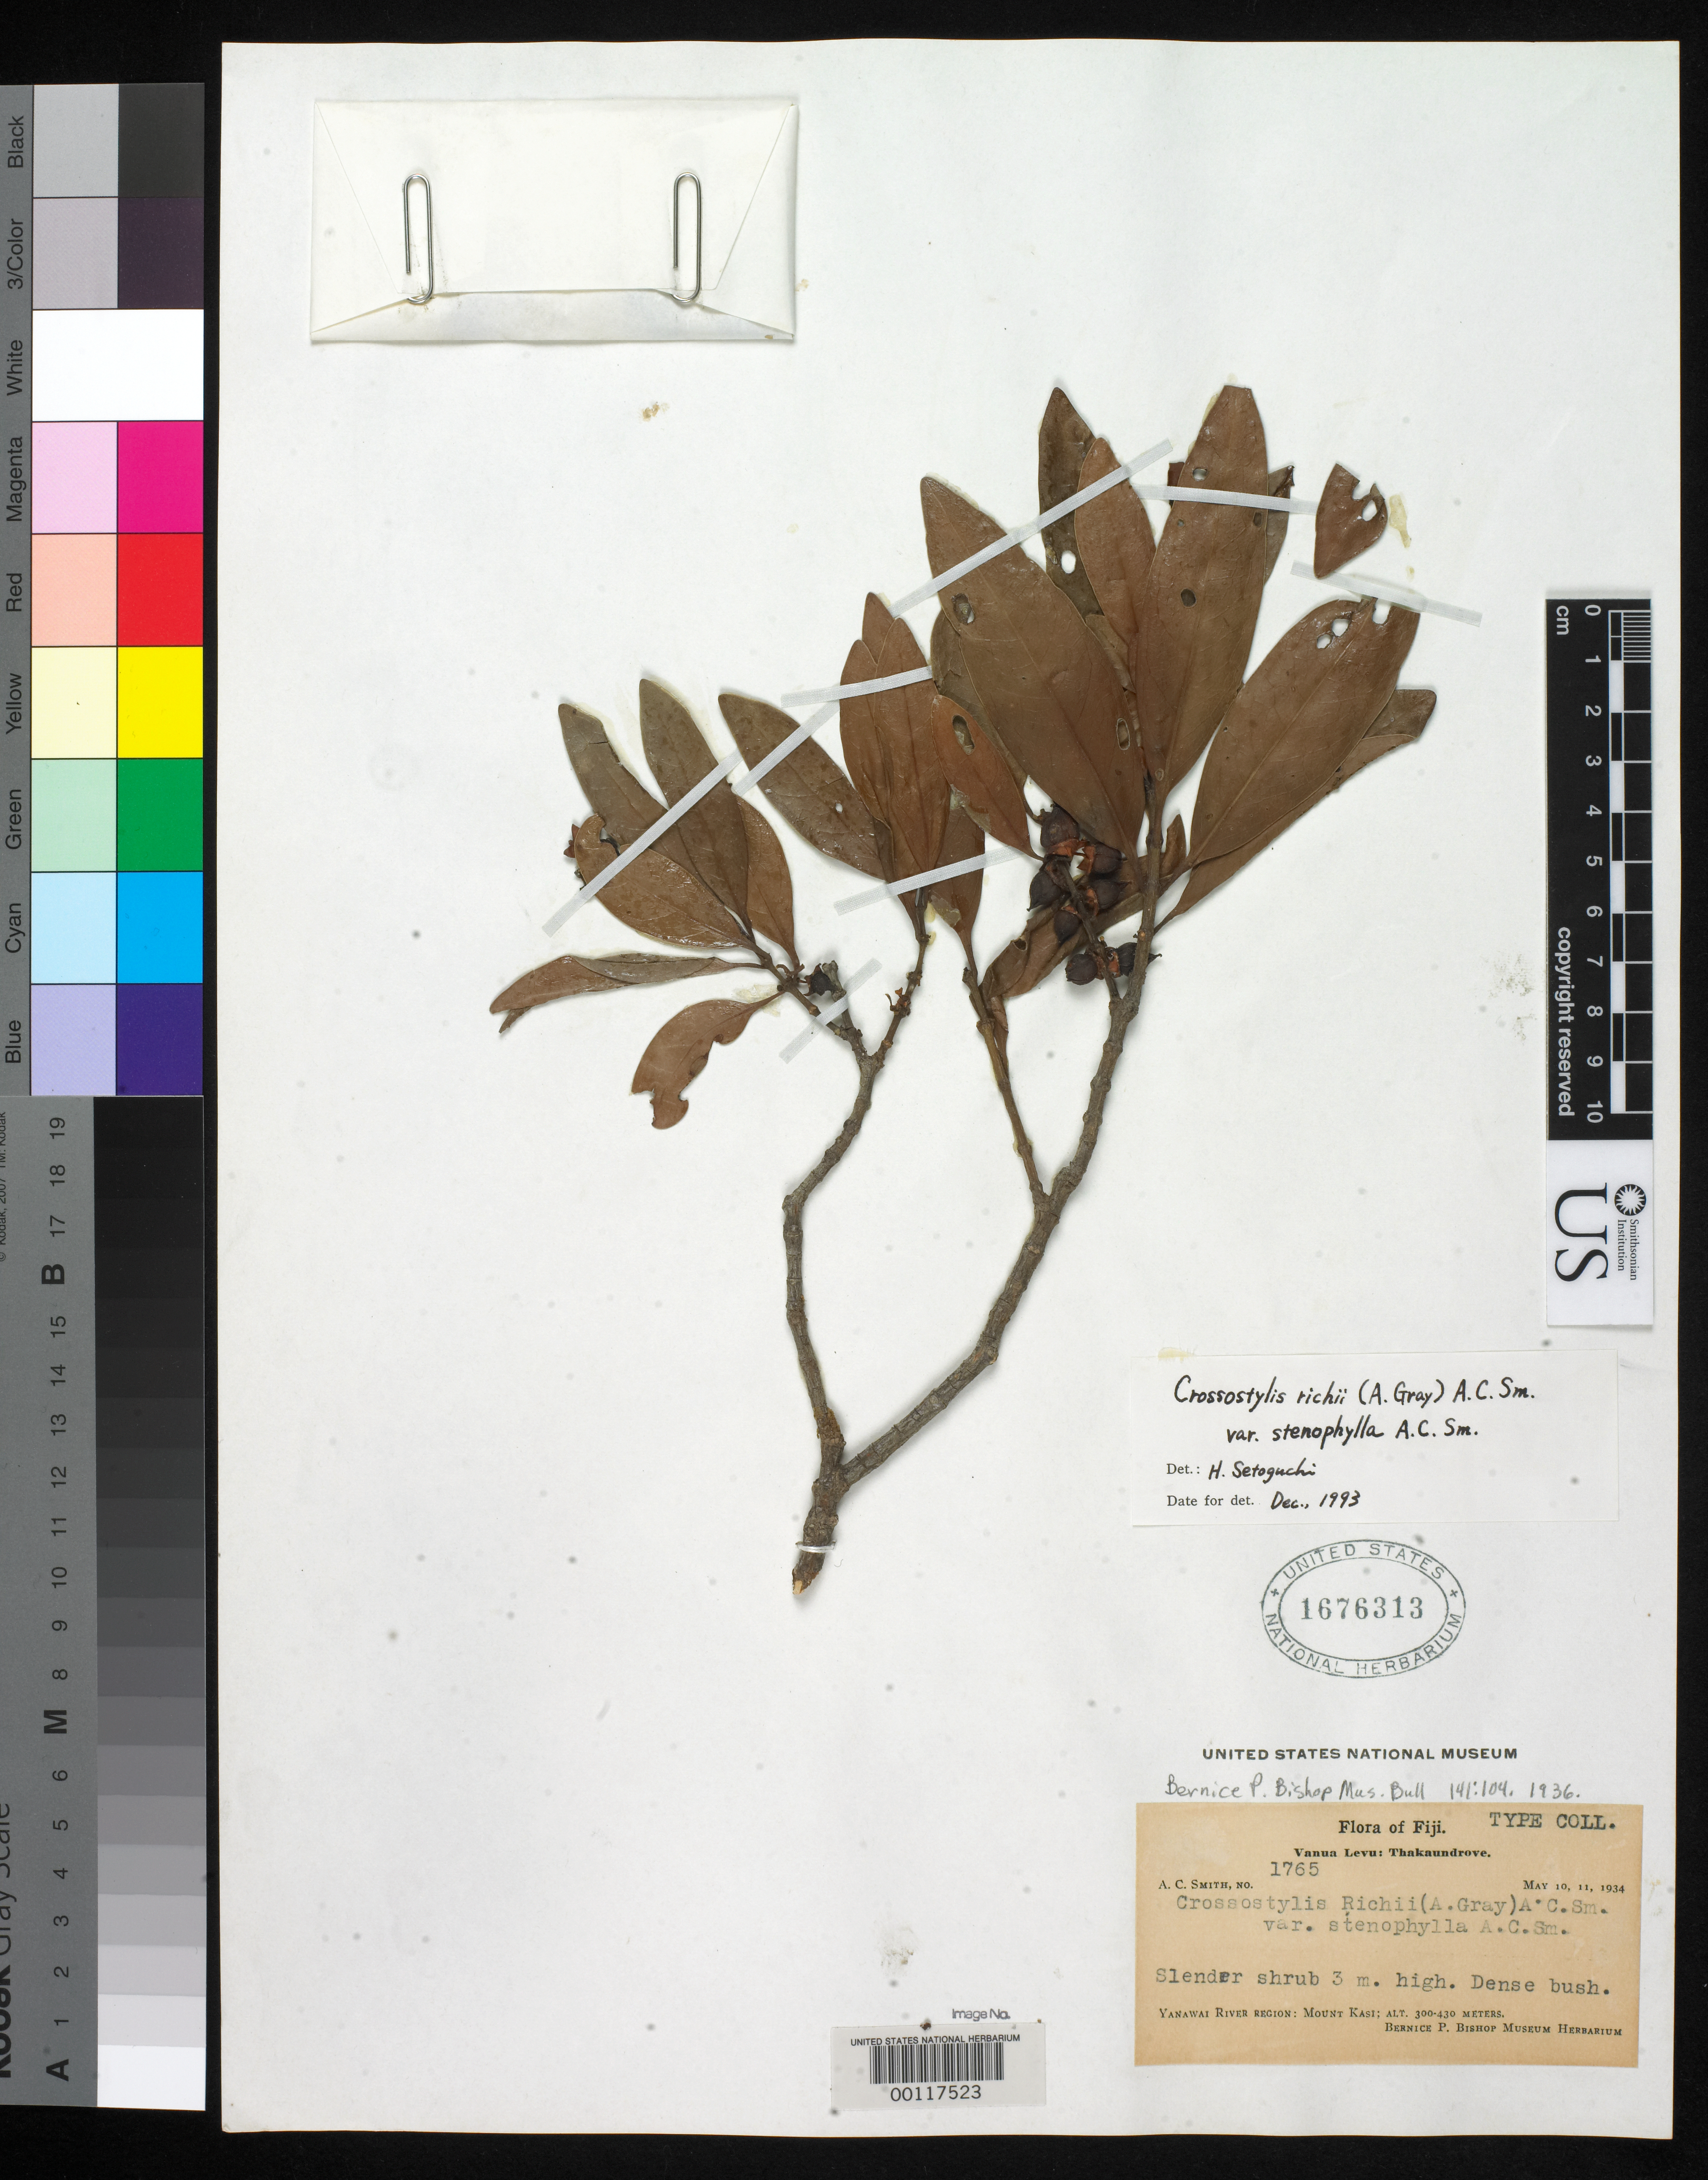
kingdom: Plantae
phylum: Tracheophyta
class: Magnoliopsida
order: Malpighiales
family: Rhizophoraceae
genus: Crossostylis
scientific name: Crossostylis richii var. stenophylla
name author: A.C. Sm.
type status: Isotype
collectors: A. C. Smith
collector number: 1765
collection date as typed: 10 May 1934 to 11 May 1934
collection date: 1934-05-10/1934-05-11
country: Fiji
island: Vanua Levu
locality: Thakaundrove, Mount Kasi. [Vanua Levu Group]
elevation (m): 300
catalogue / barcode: US 1676313